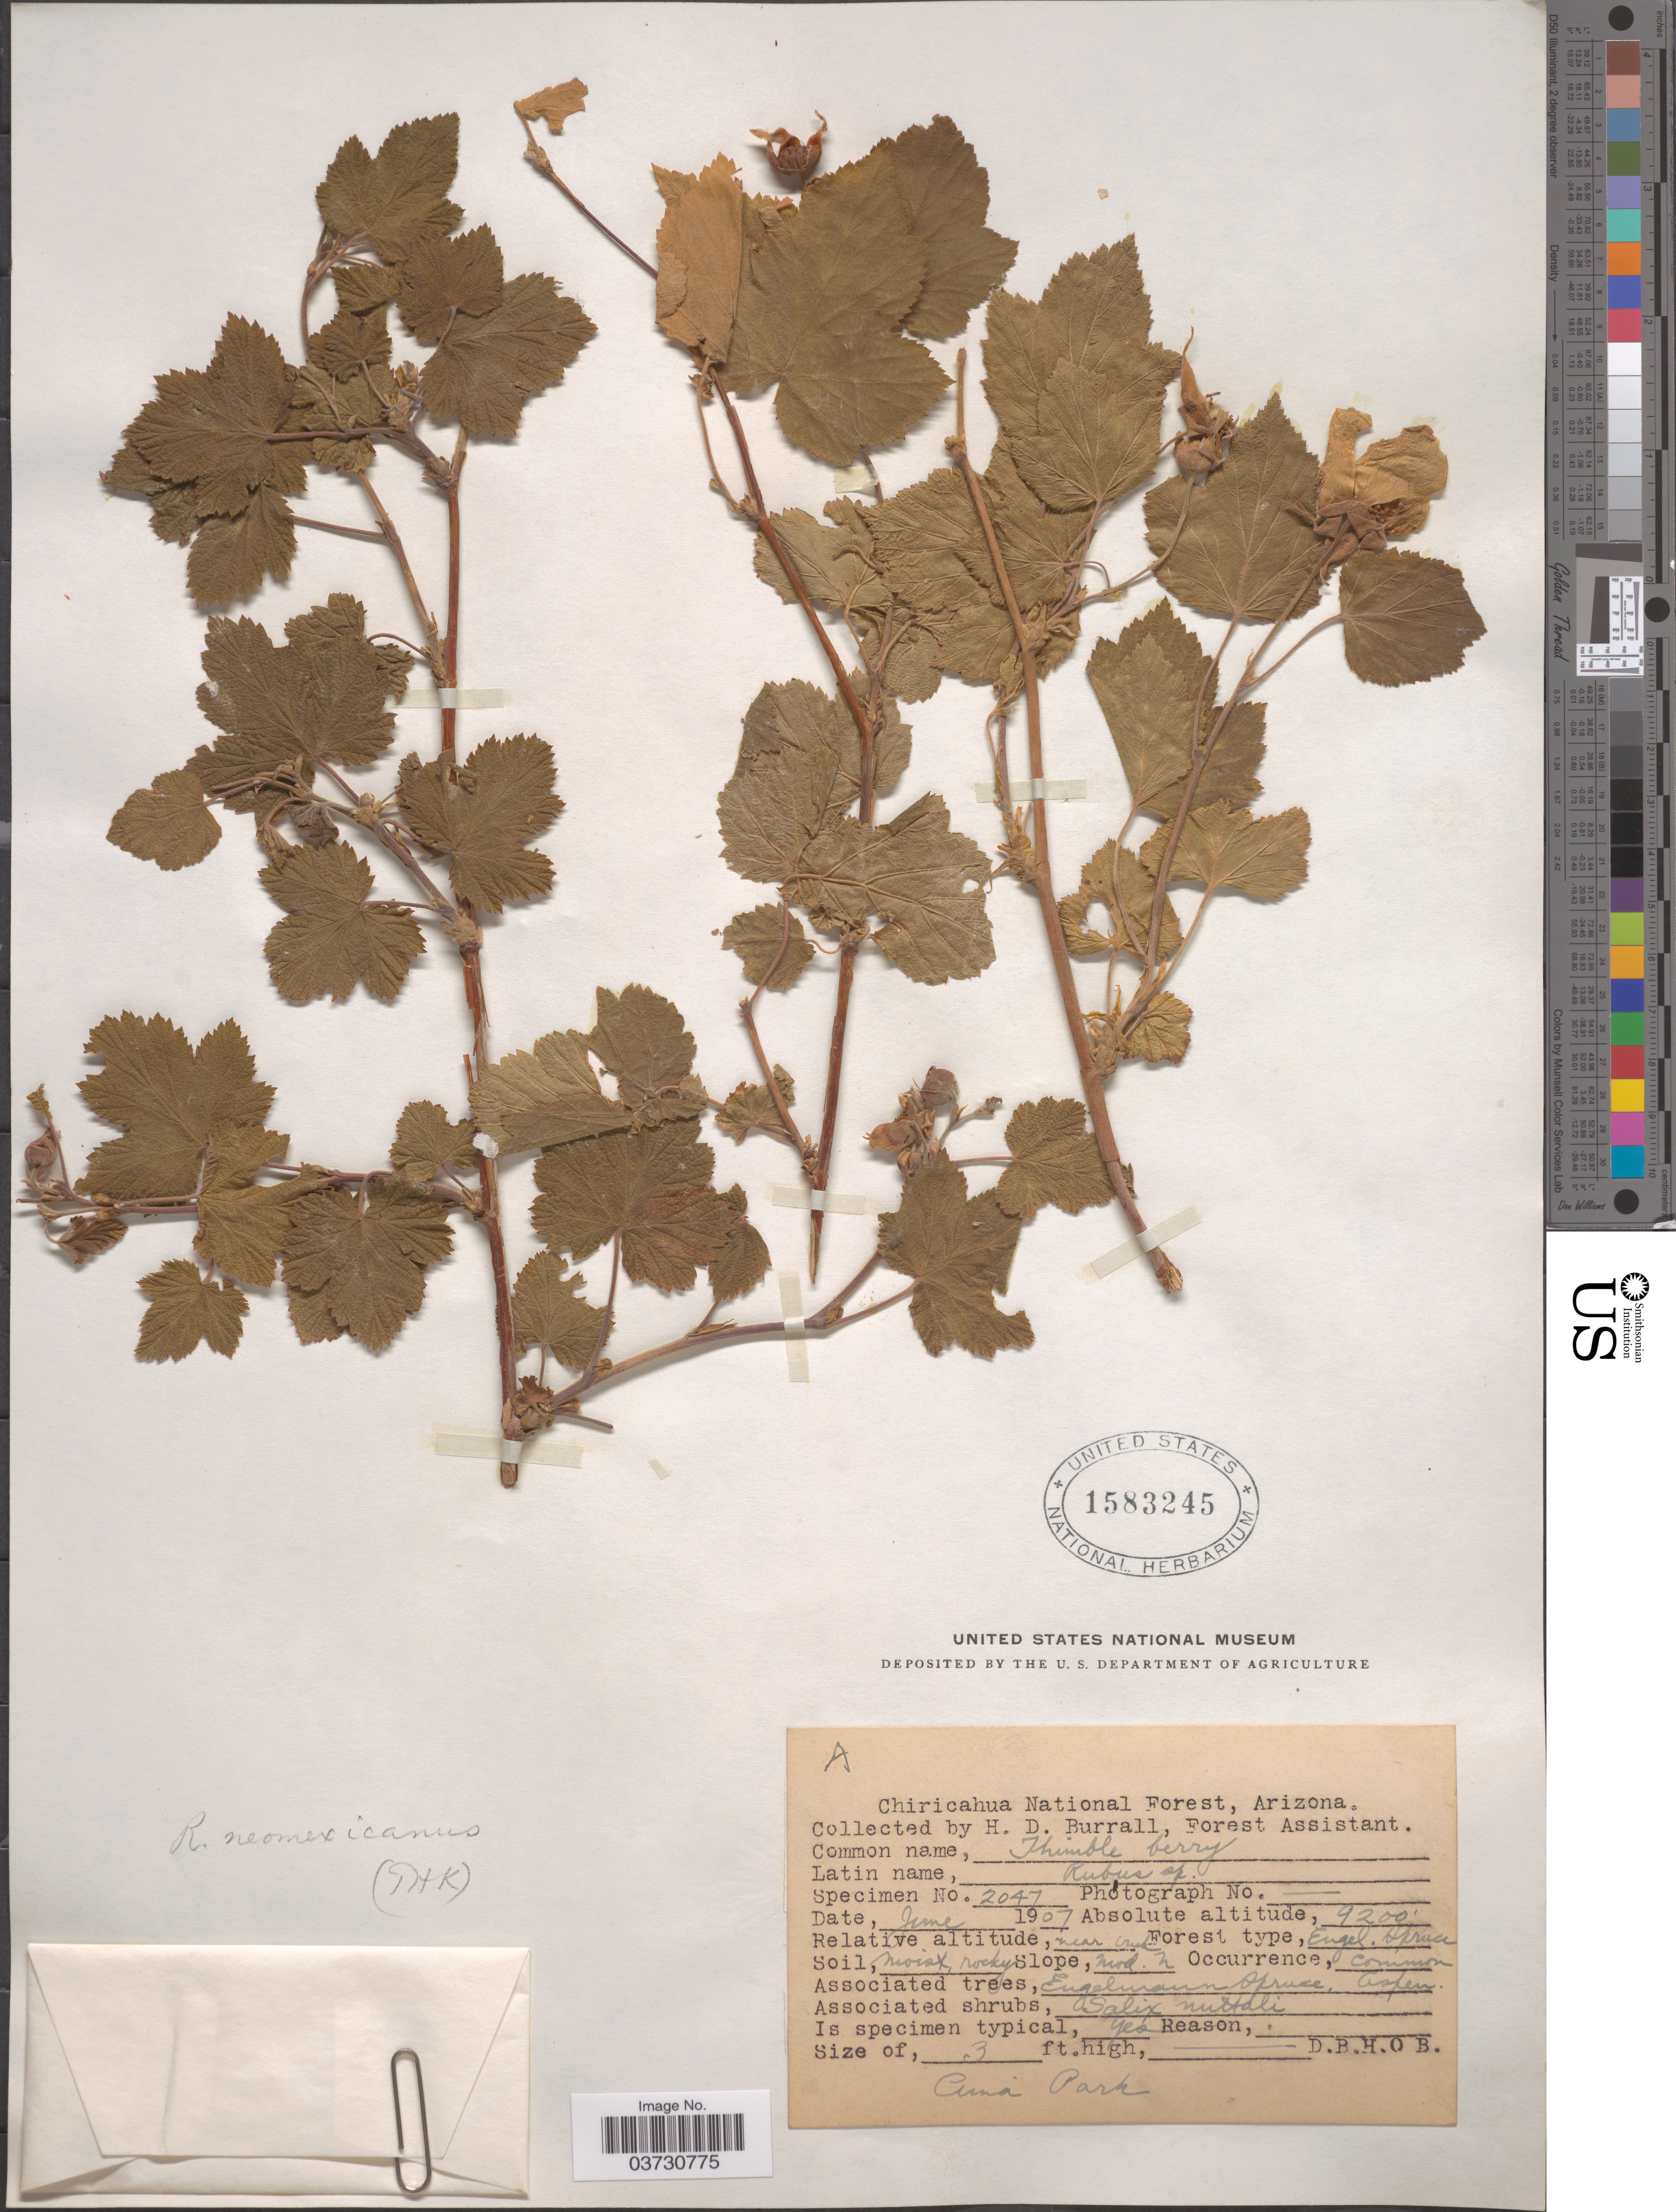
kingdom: Plantae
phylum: Tracheophyta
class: Magnoliopsida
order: Rosales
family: Rosaceae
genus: Rubus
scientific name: Rubus neomexicanus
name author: A. Gray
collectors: H. Burrall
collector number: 2047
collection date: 1907-06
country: United States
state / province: Arizona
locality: Chiricahua National Forest. Near creek.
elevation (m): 2804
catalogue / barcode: US 1583245